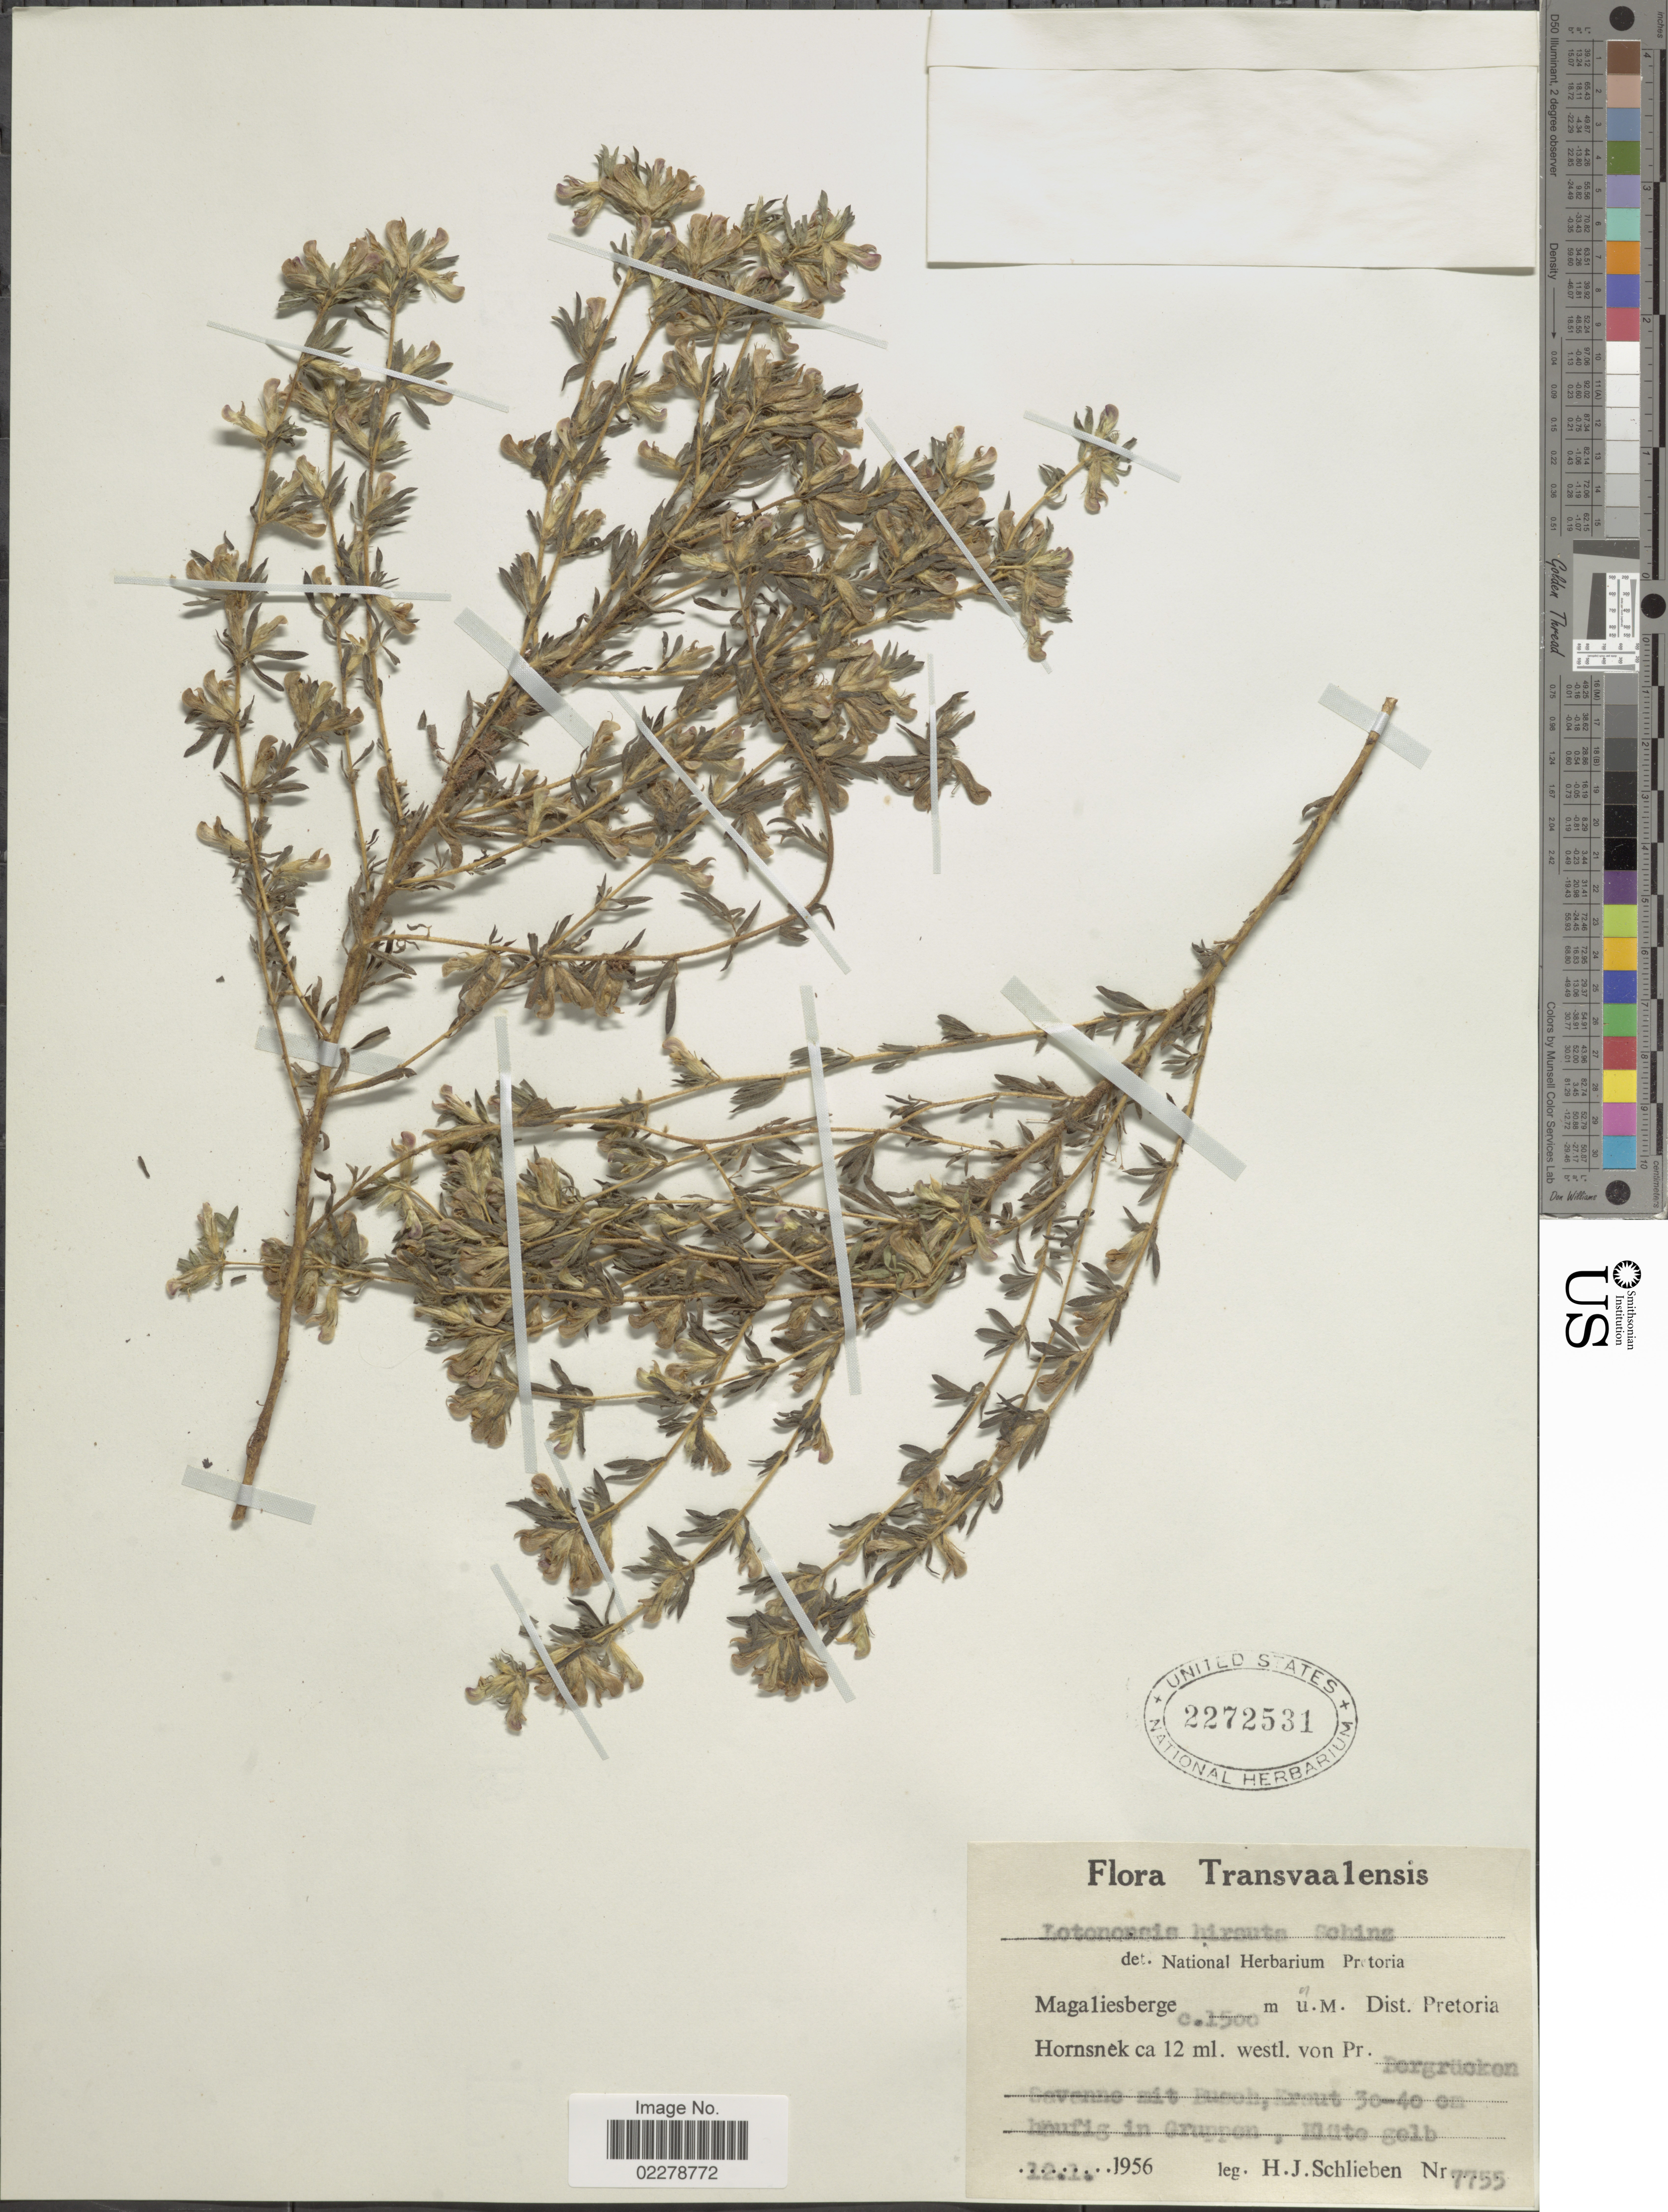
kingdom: Plantae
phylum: Tracheophyta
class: Magnoliopsida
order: Fabales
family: Fabaceae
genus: Lotononis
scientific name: Lotononis hirsuta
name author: (Thunb.) D. Dietr.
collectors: H. J. Schlieben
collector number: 7755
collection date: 1956-01-12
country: South Africa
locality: Transvaalensis. Magaliesberge. Dist. Pretoria. Hornsnek ca 12 ml. westl. von Pr. Bergrücken savanne mit Busch.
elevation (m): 1500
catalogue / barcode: US 2272531